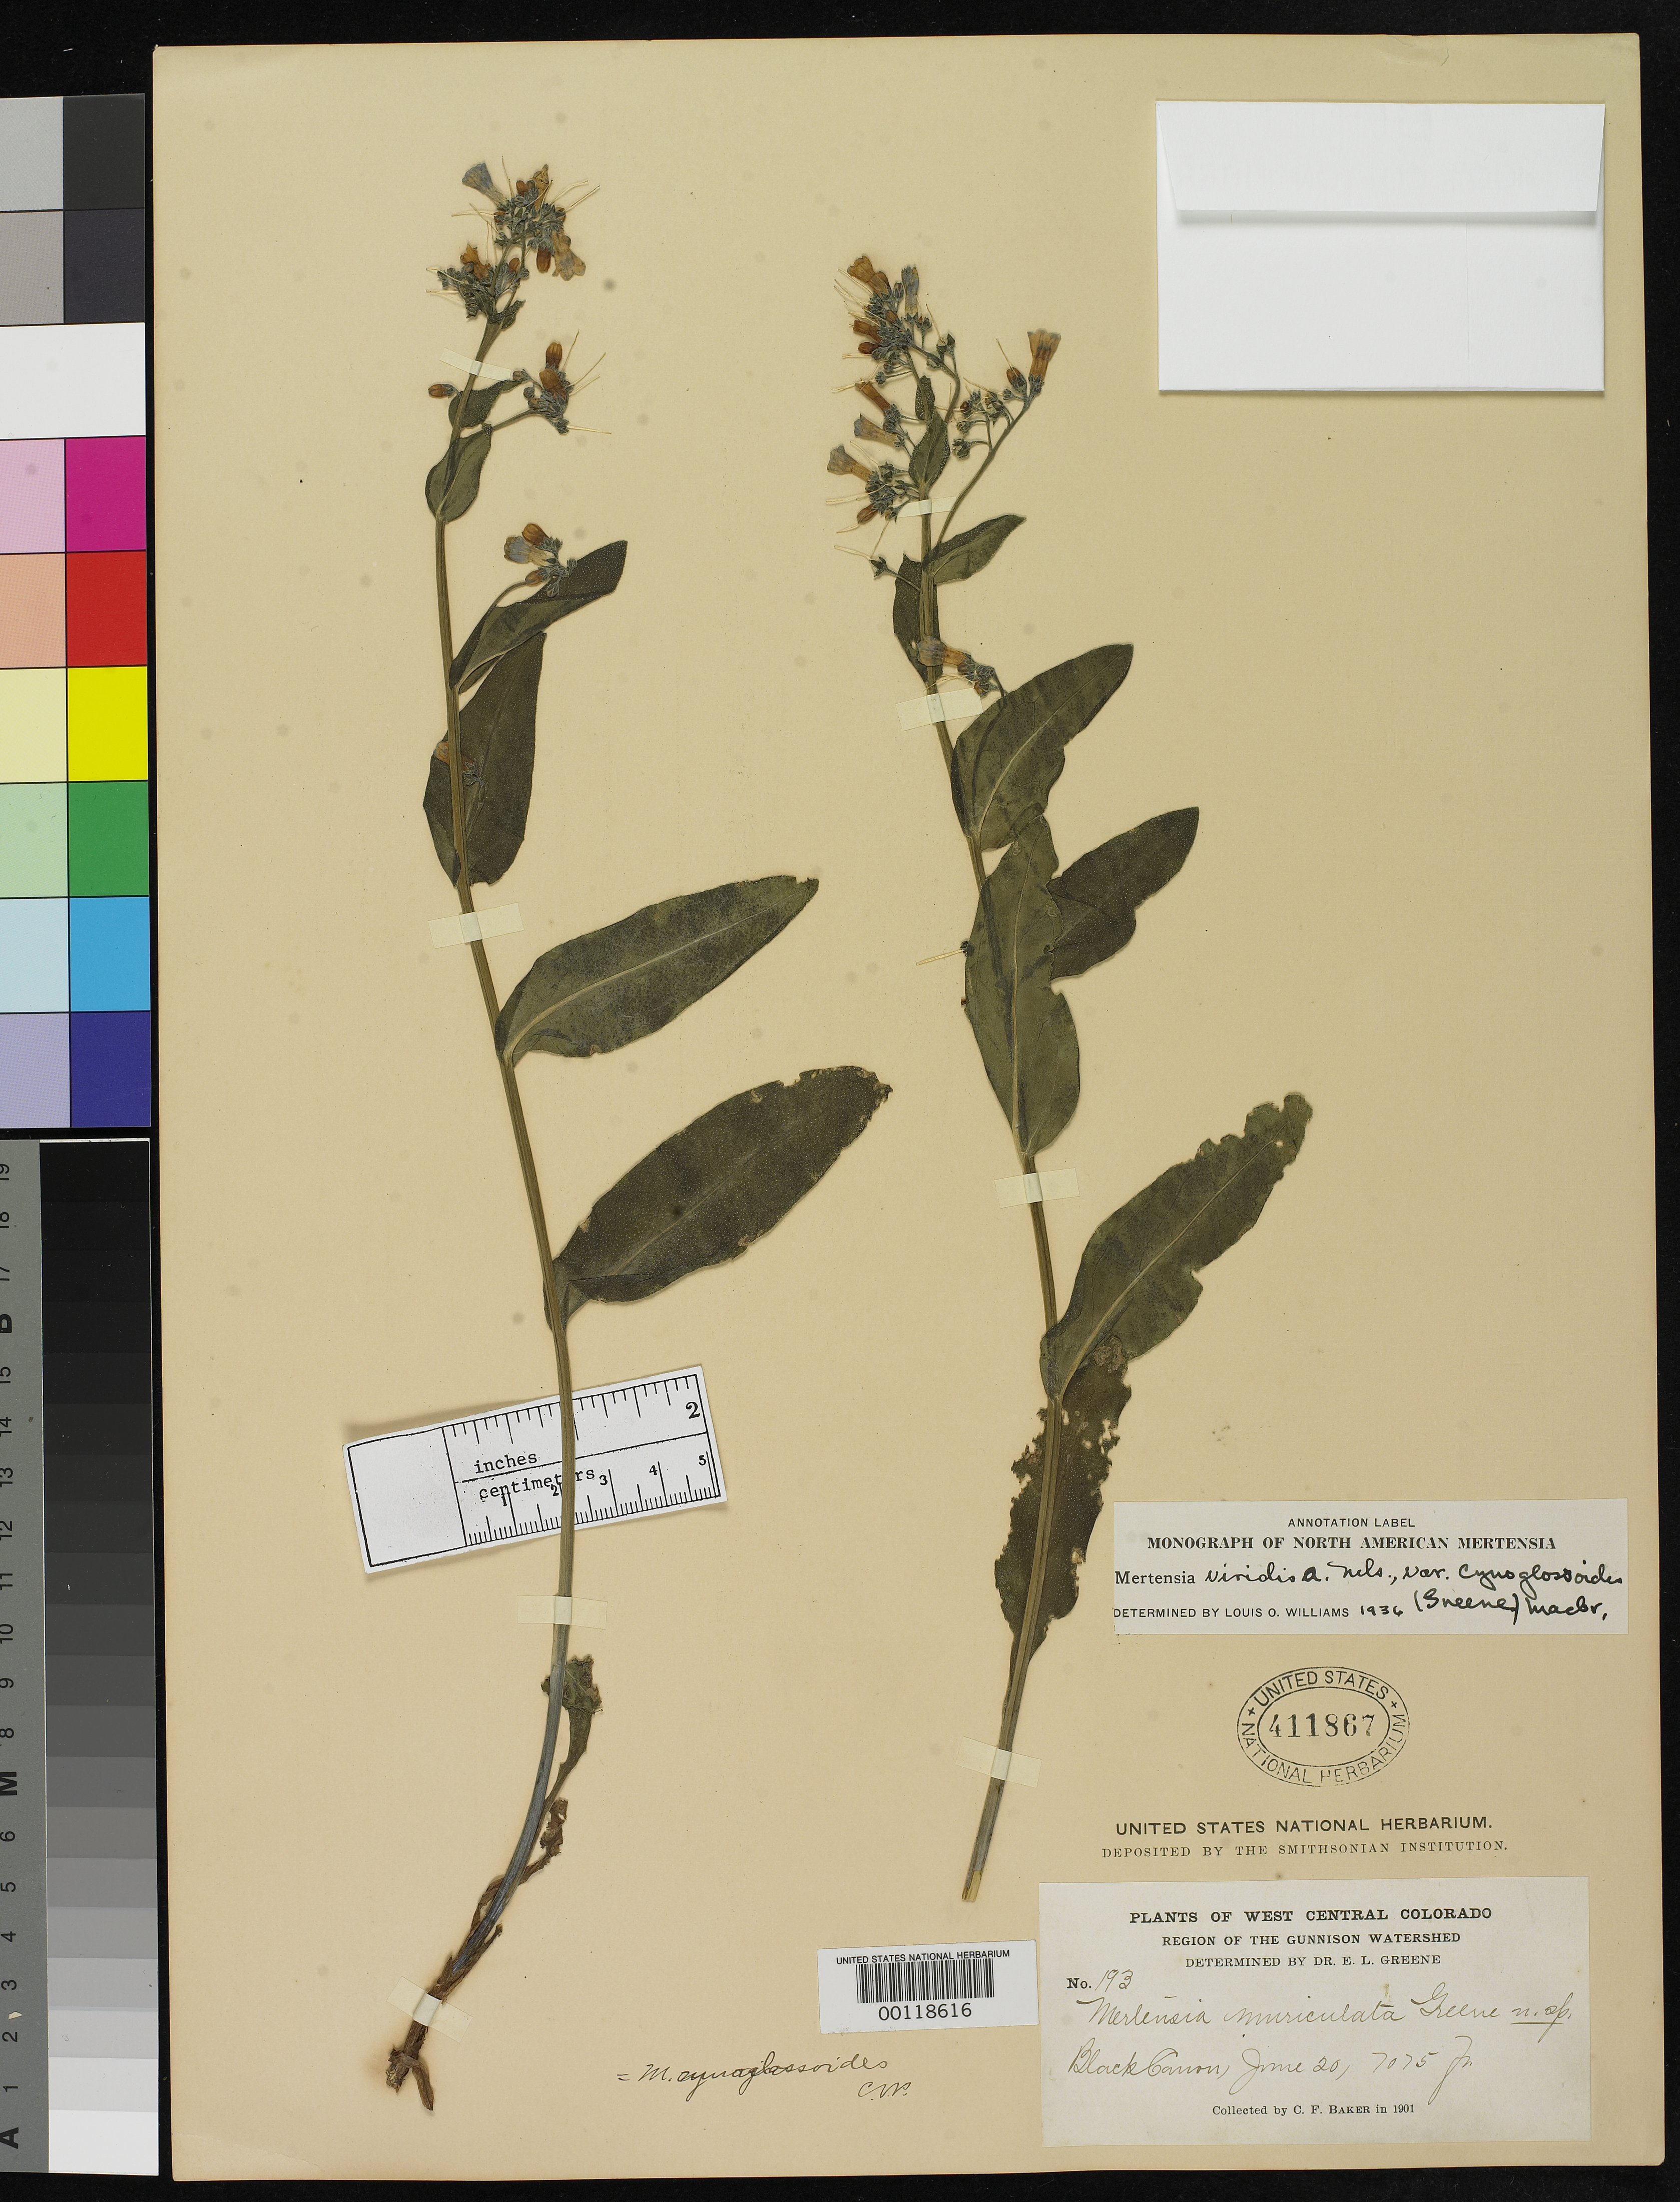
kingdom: Plantae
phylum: Tracheophyta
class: Magnoliopsida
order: Boraginales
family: Boraginaceae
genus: Mertensia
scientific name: Mertensia muriculata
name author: Greene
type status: Isotype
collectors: C. F. Baker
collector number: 193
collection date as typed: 20 Jun 1901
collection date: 1901-06-20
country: United States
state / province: Colorado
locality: Black Canyon.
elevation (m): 2156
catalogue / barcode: US 411867